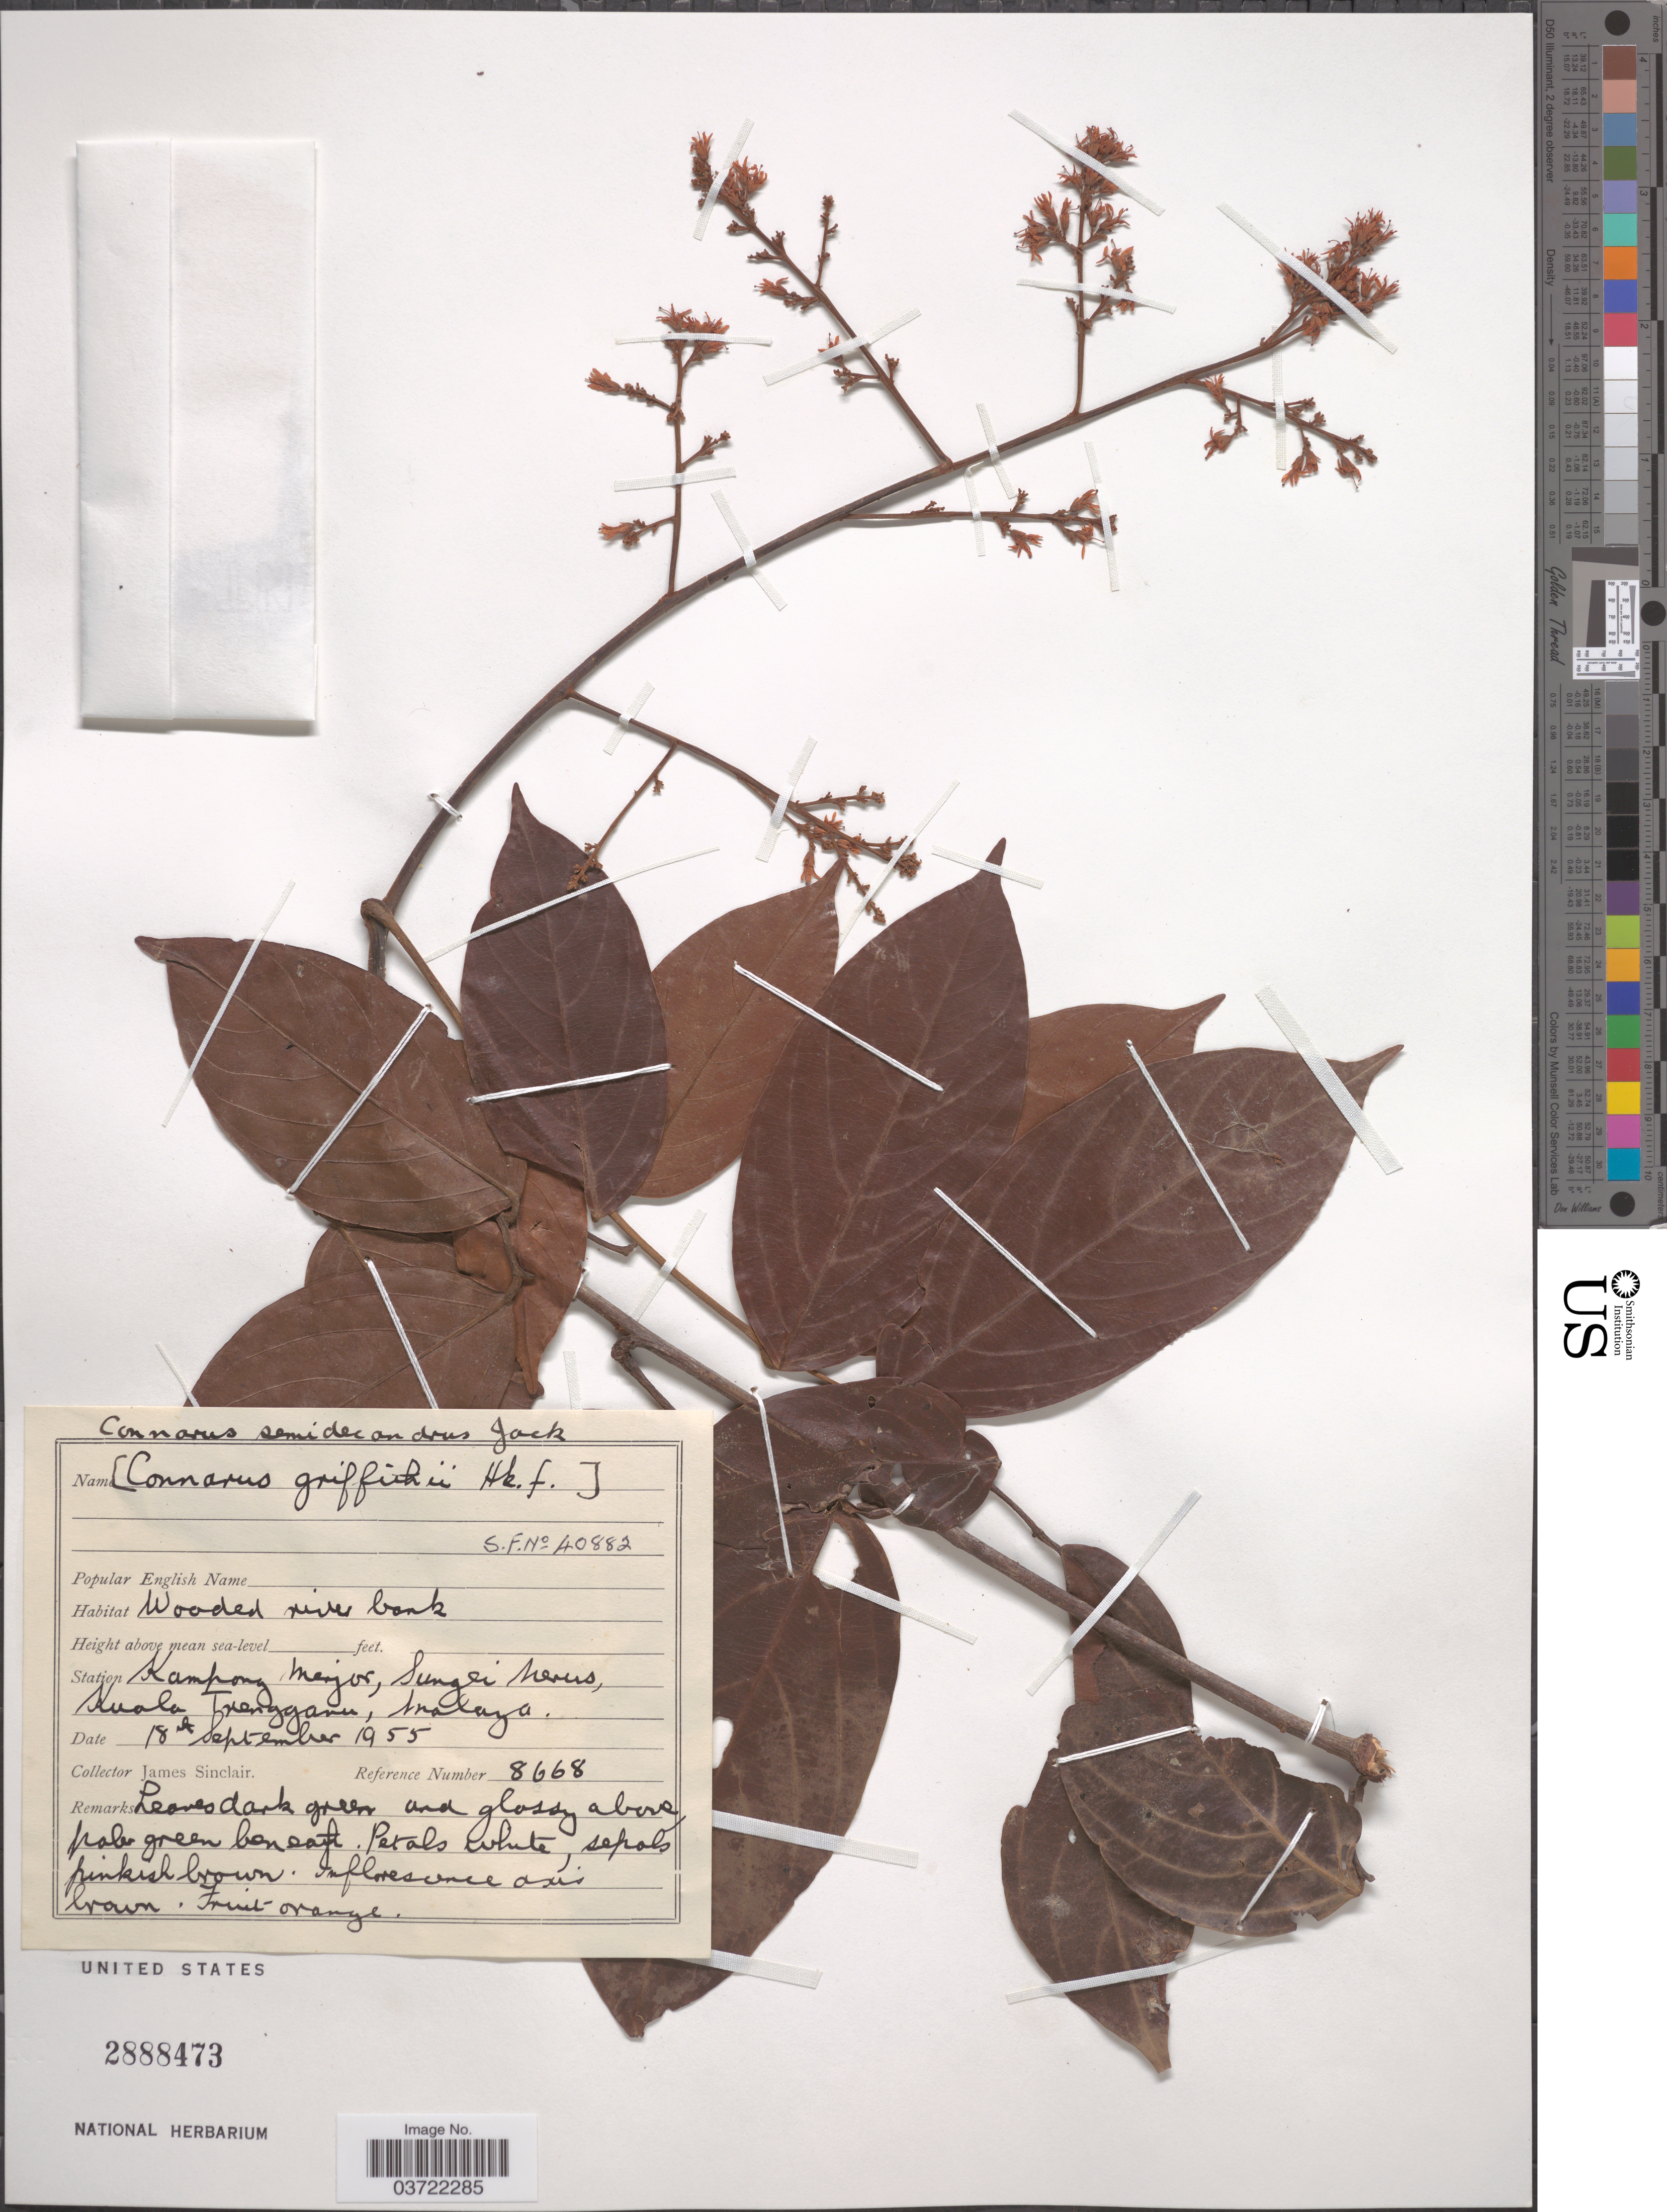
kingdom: Plantae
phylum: Tracheophyta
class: Magnoliopsida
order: Oxalidales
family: Connaraceae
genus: Connarus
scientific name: Connarus semidecandrus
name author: Jack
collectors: J. Sinclair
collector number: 8668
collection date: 1955-09-18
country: Malaysia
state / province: Terengganu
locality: Station Kampong Marjor [interpreted], Sungei Nerus, Kuala Trengganu, Malaya.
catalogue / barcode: US 2888473